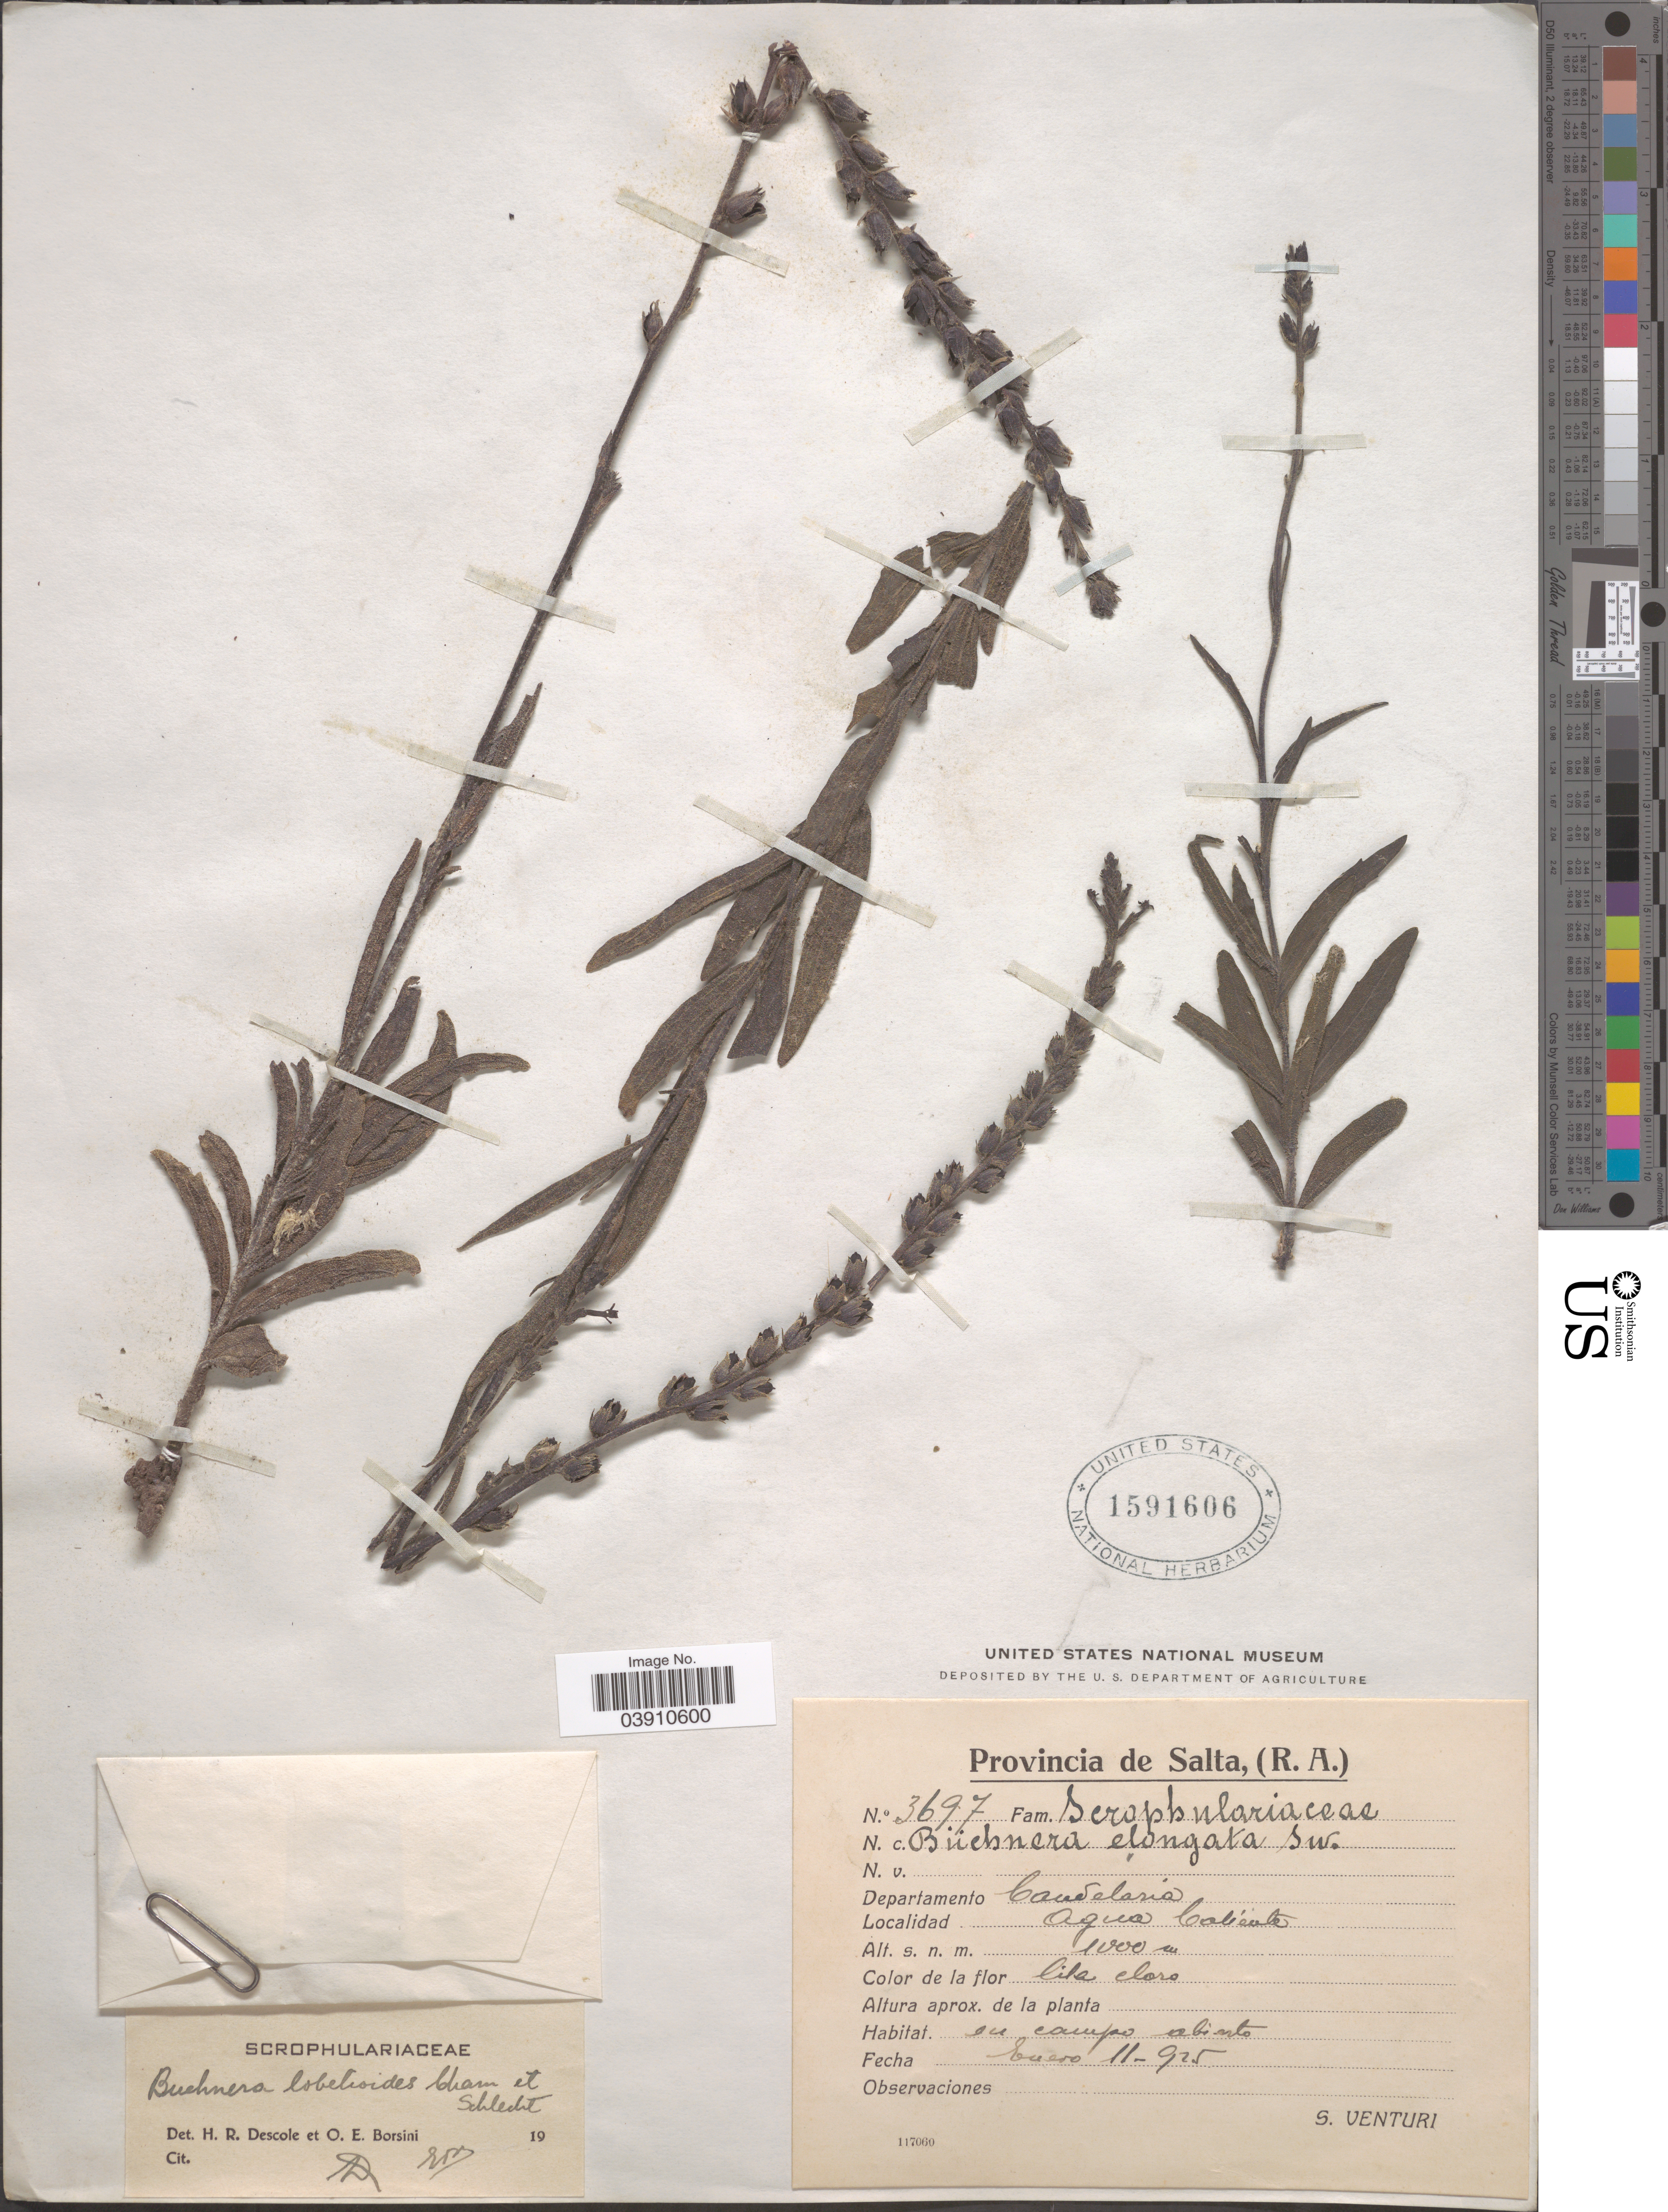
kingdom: Plantae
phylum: Tracheophyta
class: Magnoliopsida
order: Lamiales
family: Orobanchaceae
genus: Buchnera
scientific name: Buchnera ternifolia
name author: Kunth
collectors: S. Venturi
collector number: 3697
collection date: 1925-01-11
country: Argentina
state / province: Salta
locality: Departamento Candelaria. Agua Caliente.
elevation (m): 1000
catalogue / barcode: US 1591606